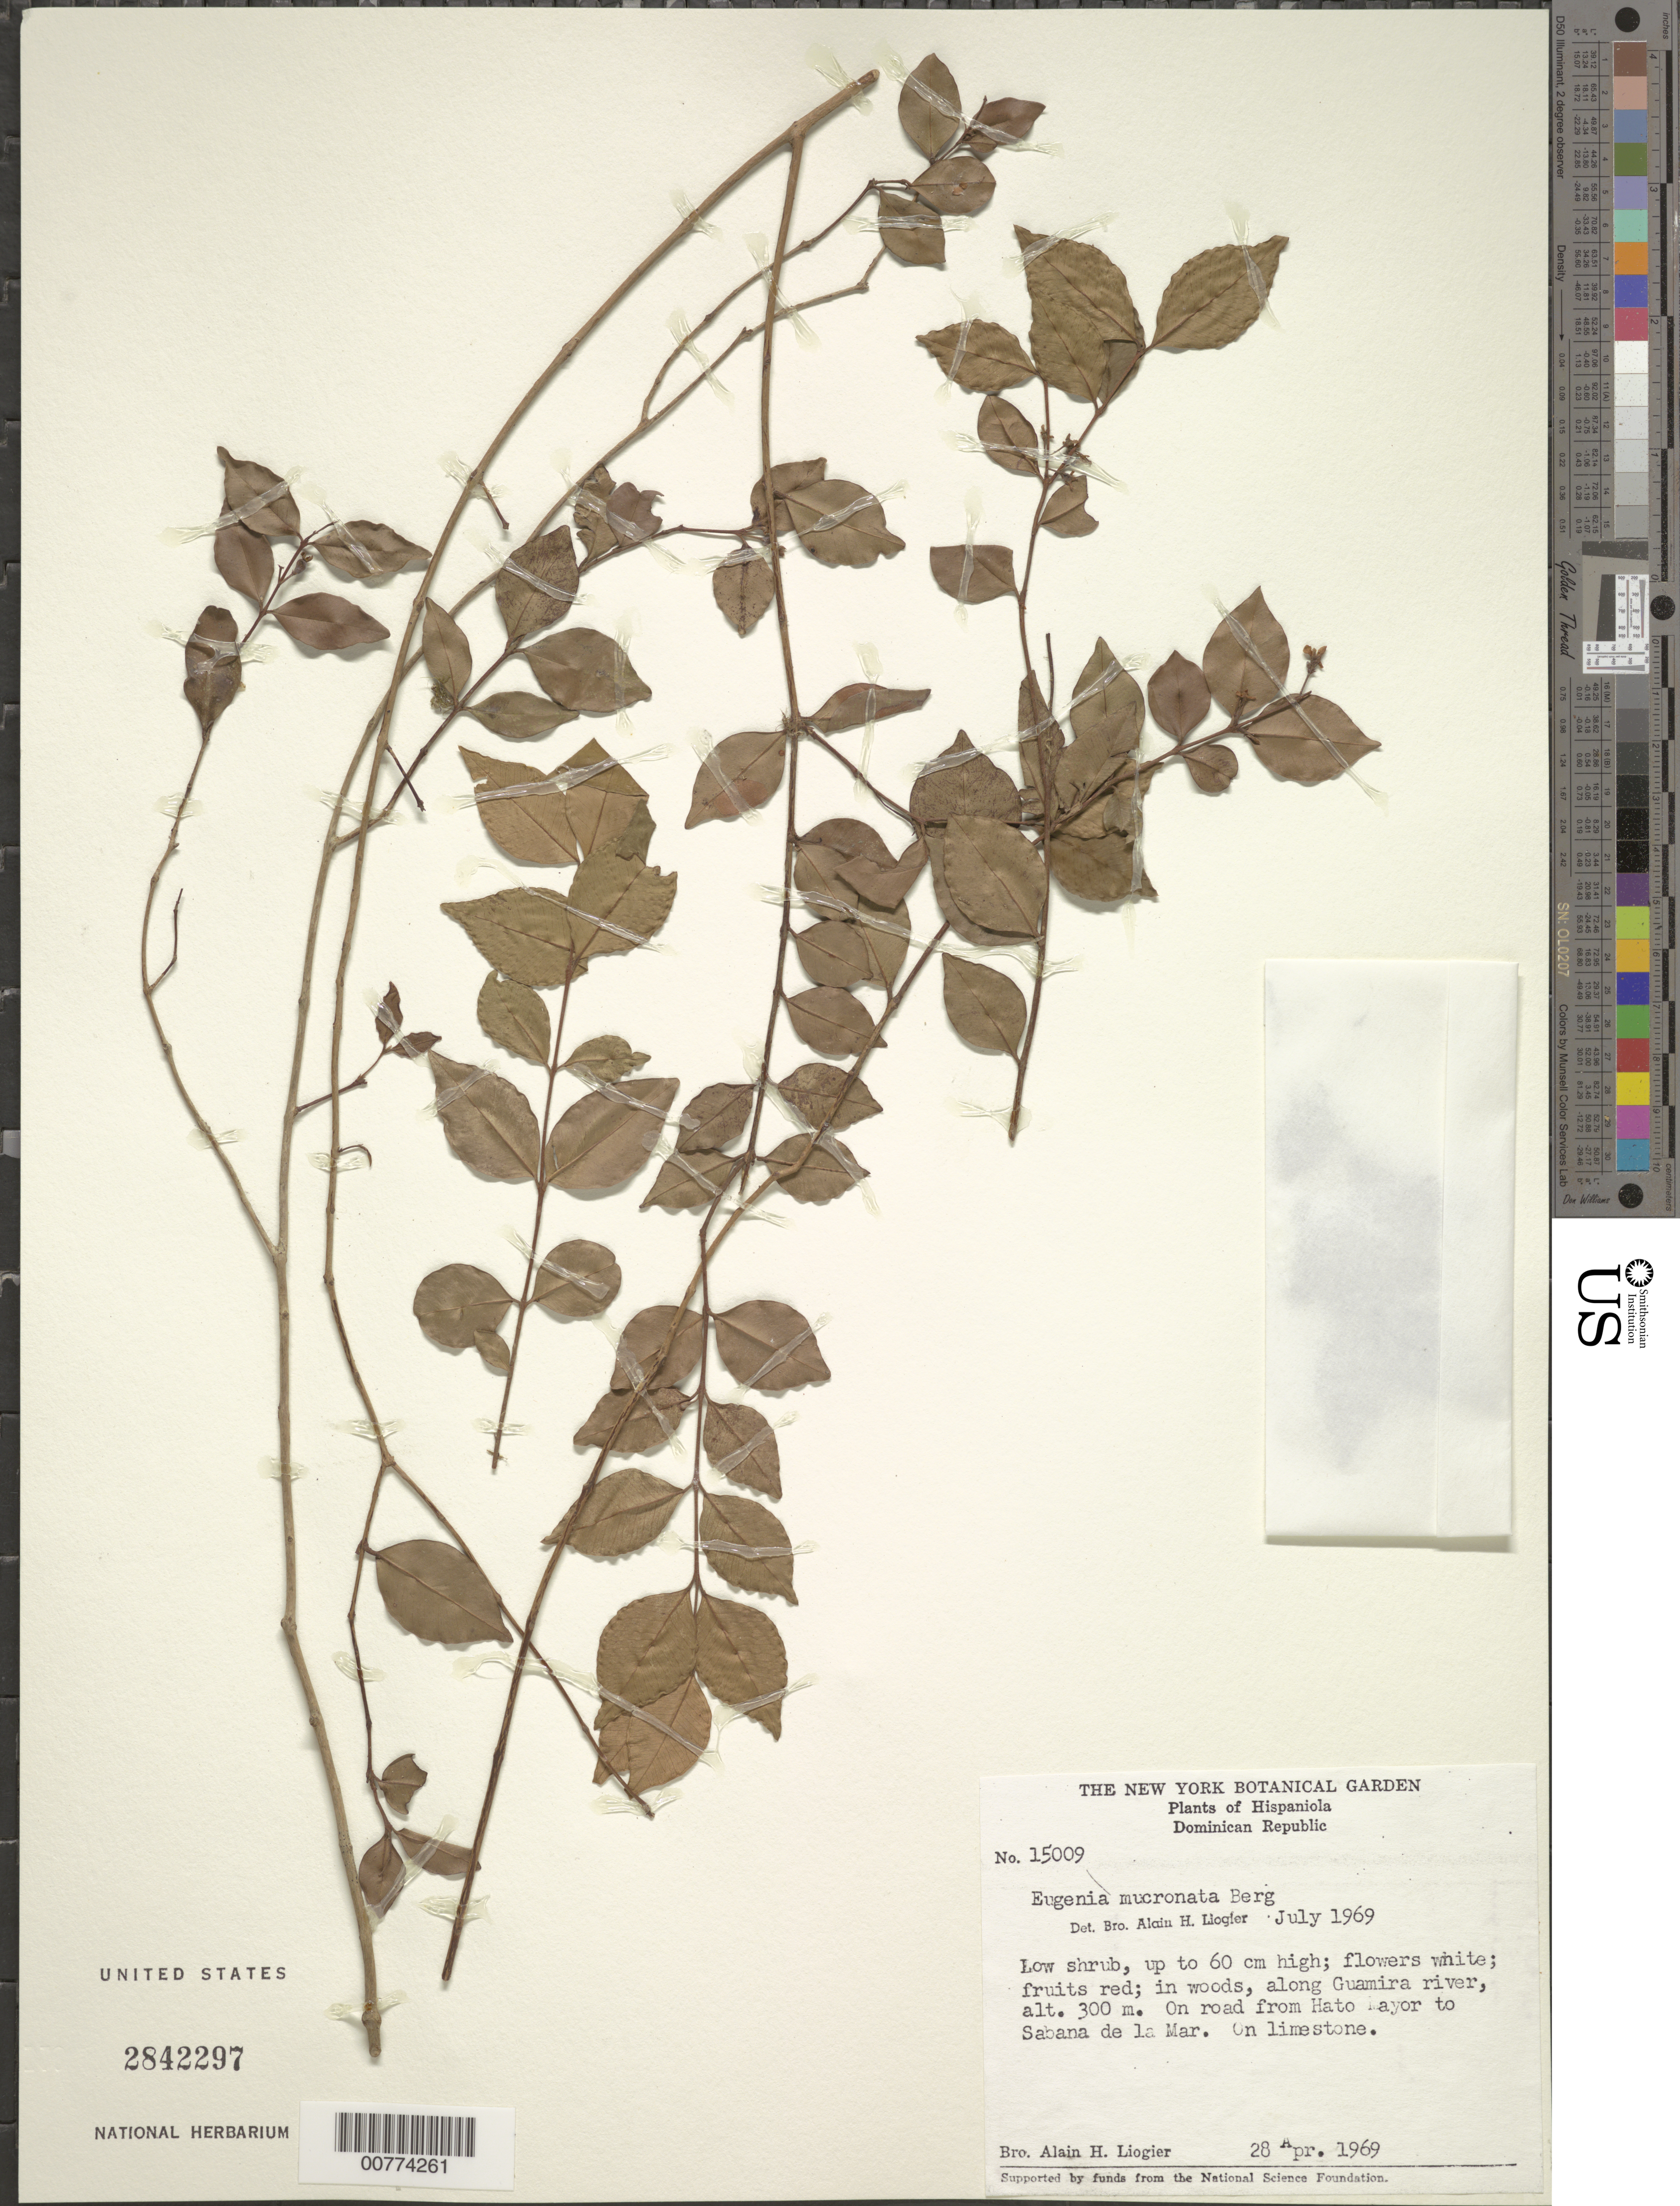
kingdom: Plantae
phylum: Tracheophyta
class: Magnoliopsida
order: Myrtales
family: Myrtaceae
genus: Eugenia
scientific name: Eugenia mucronata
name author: O. Berg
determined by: Liogier, Alain H.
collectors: A. H. Liogier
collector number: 15009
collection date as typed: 28 Apr 1969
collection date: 1969-04-28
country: Dominican Republic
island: Hispaniola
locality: Along Guamira river, on road to Hato Mayor to Sabana del Mar.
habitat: On limestone; in woods.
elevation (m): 300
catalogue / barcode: US 2842297